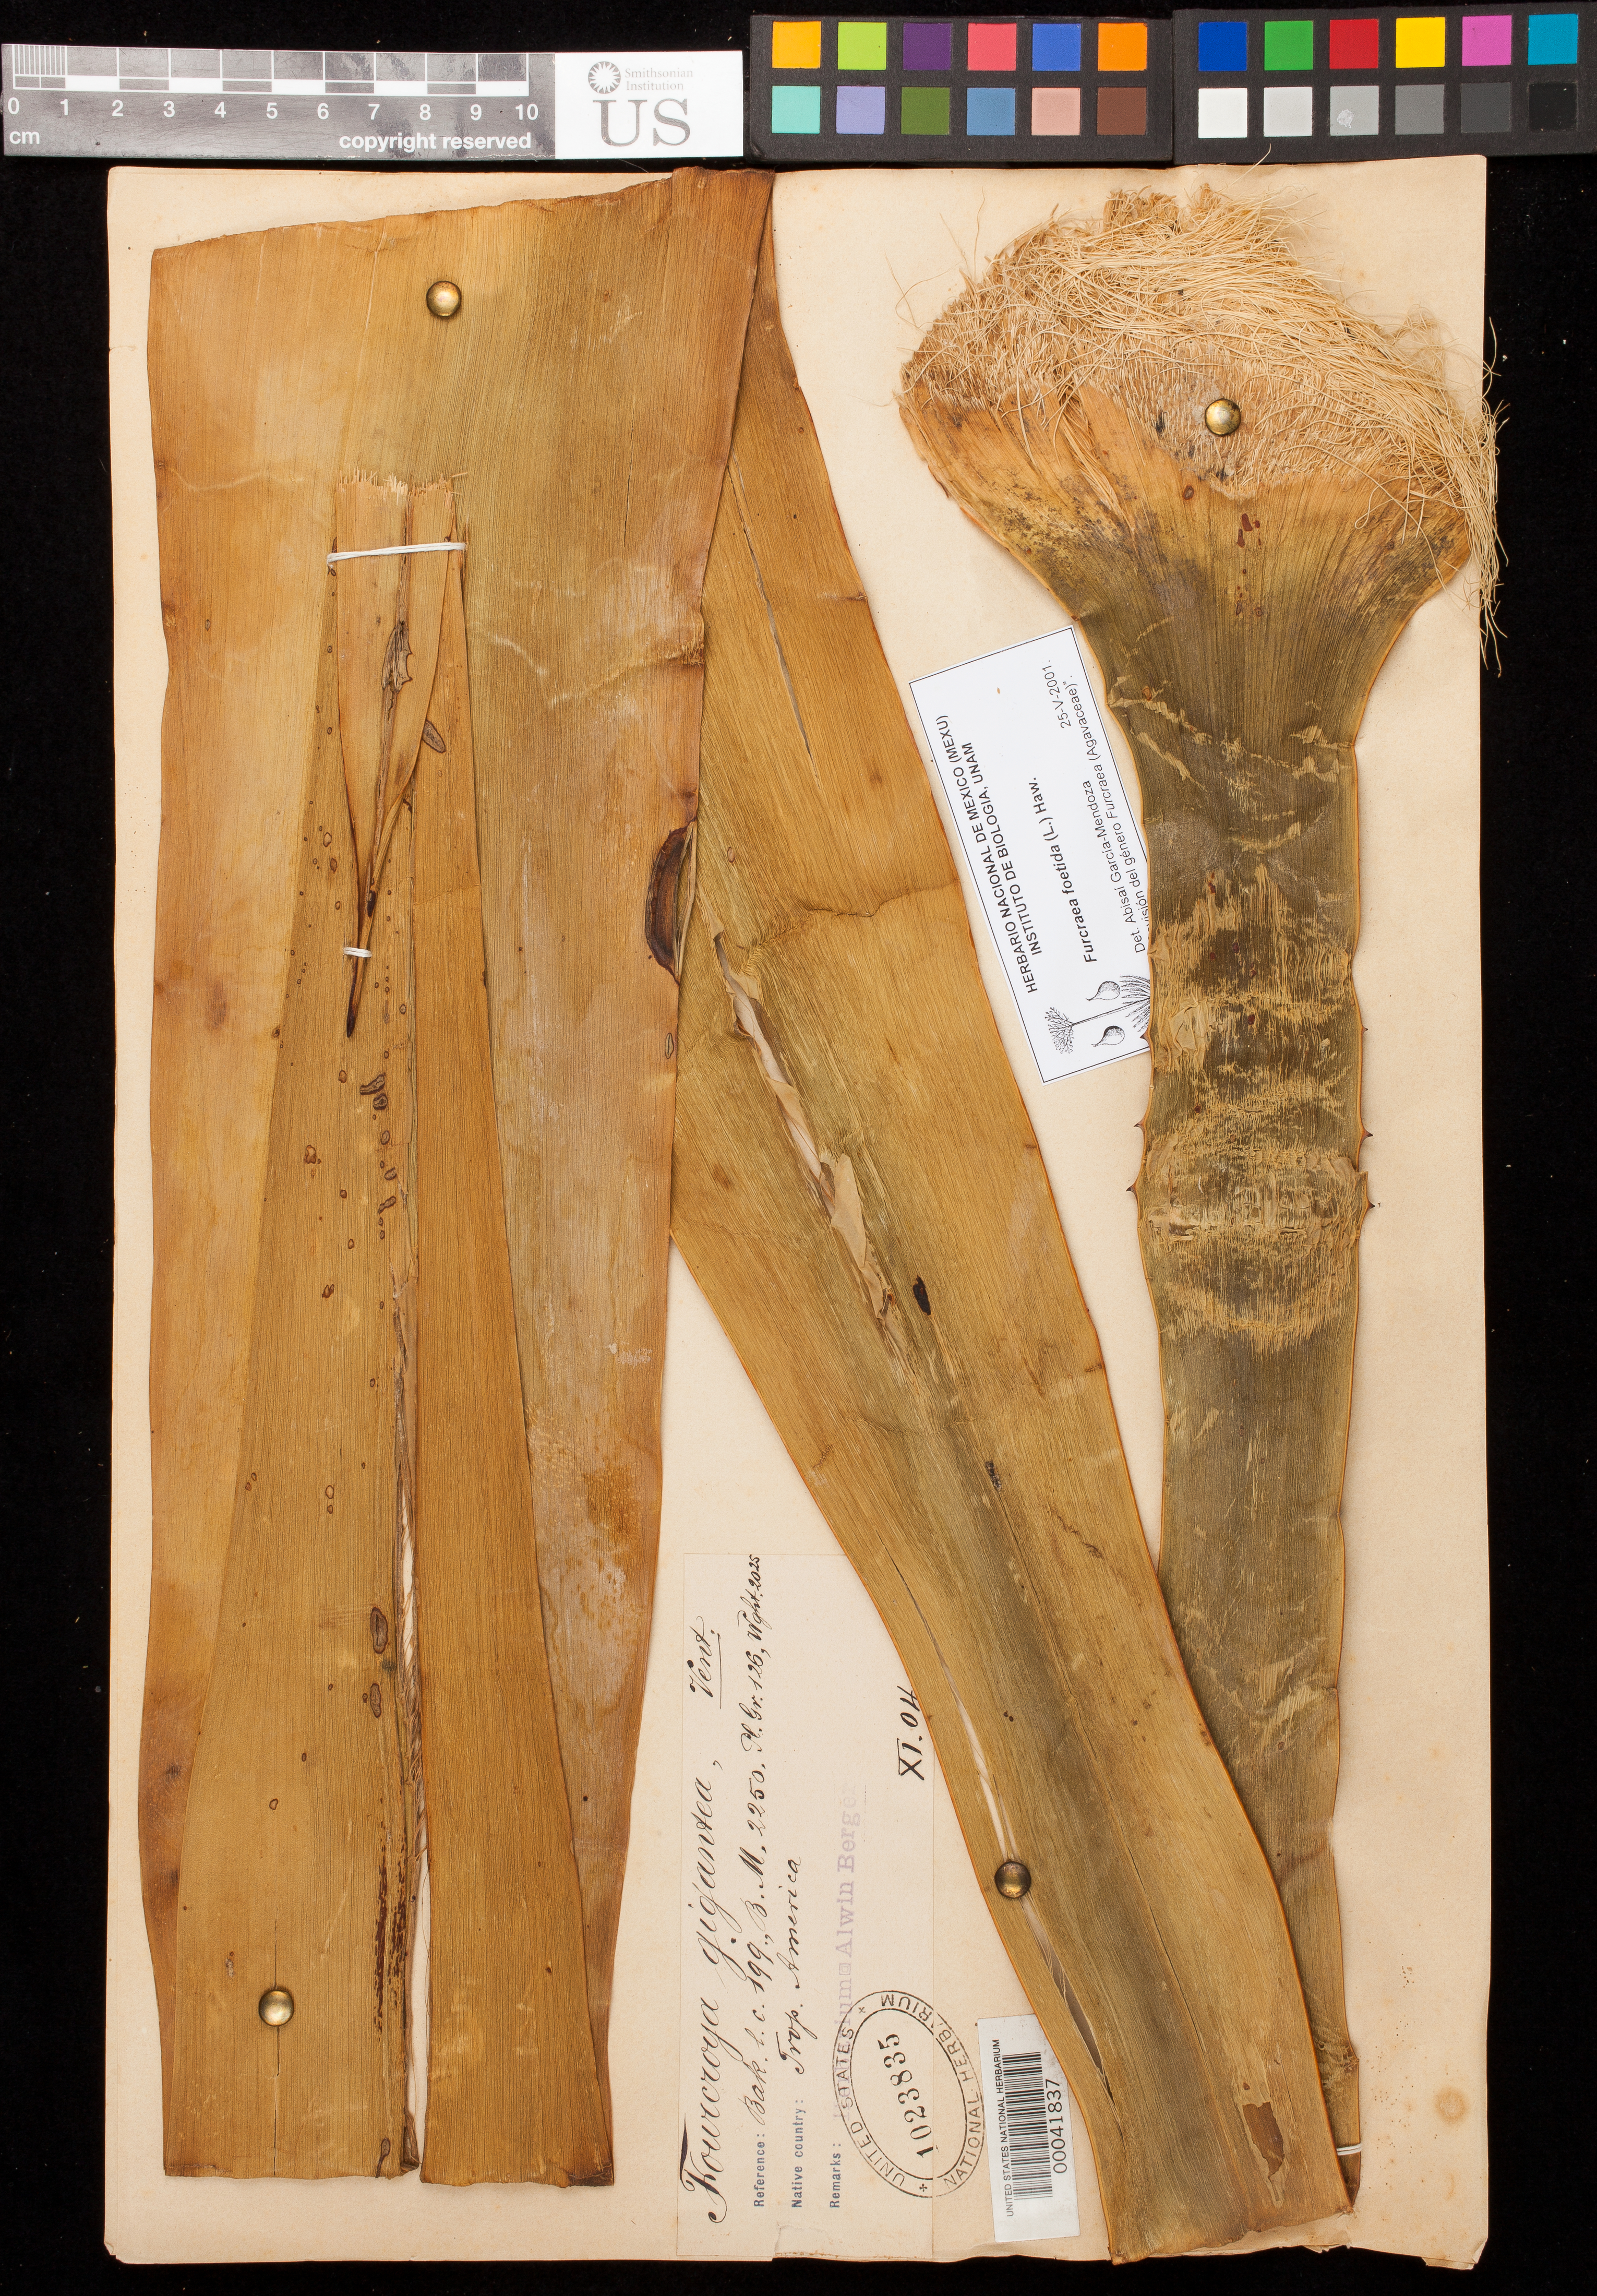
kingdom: Plantae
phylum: Tracheophyta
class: Liliopsida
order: Asparagales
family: Asparagaceae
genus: Furcraea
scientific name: Furcraea foetida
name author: (L.) Haw.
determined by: García-Mendoza, A.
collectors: A. Berger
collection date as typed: Nov 1904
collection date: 1904-11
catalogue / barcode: US 1023835